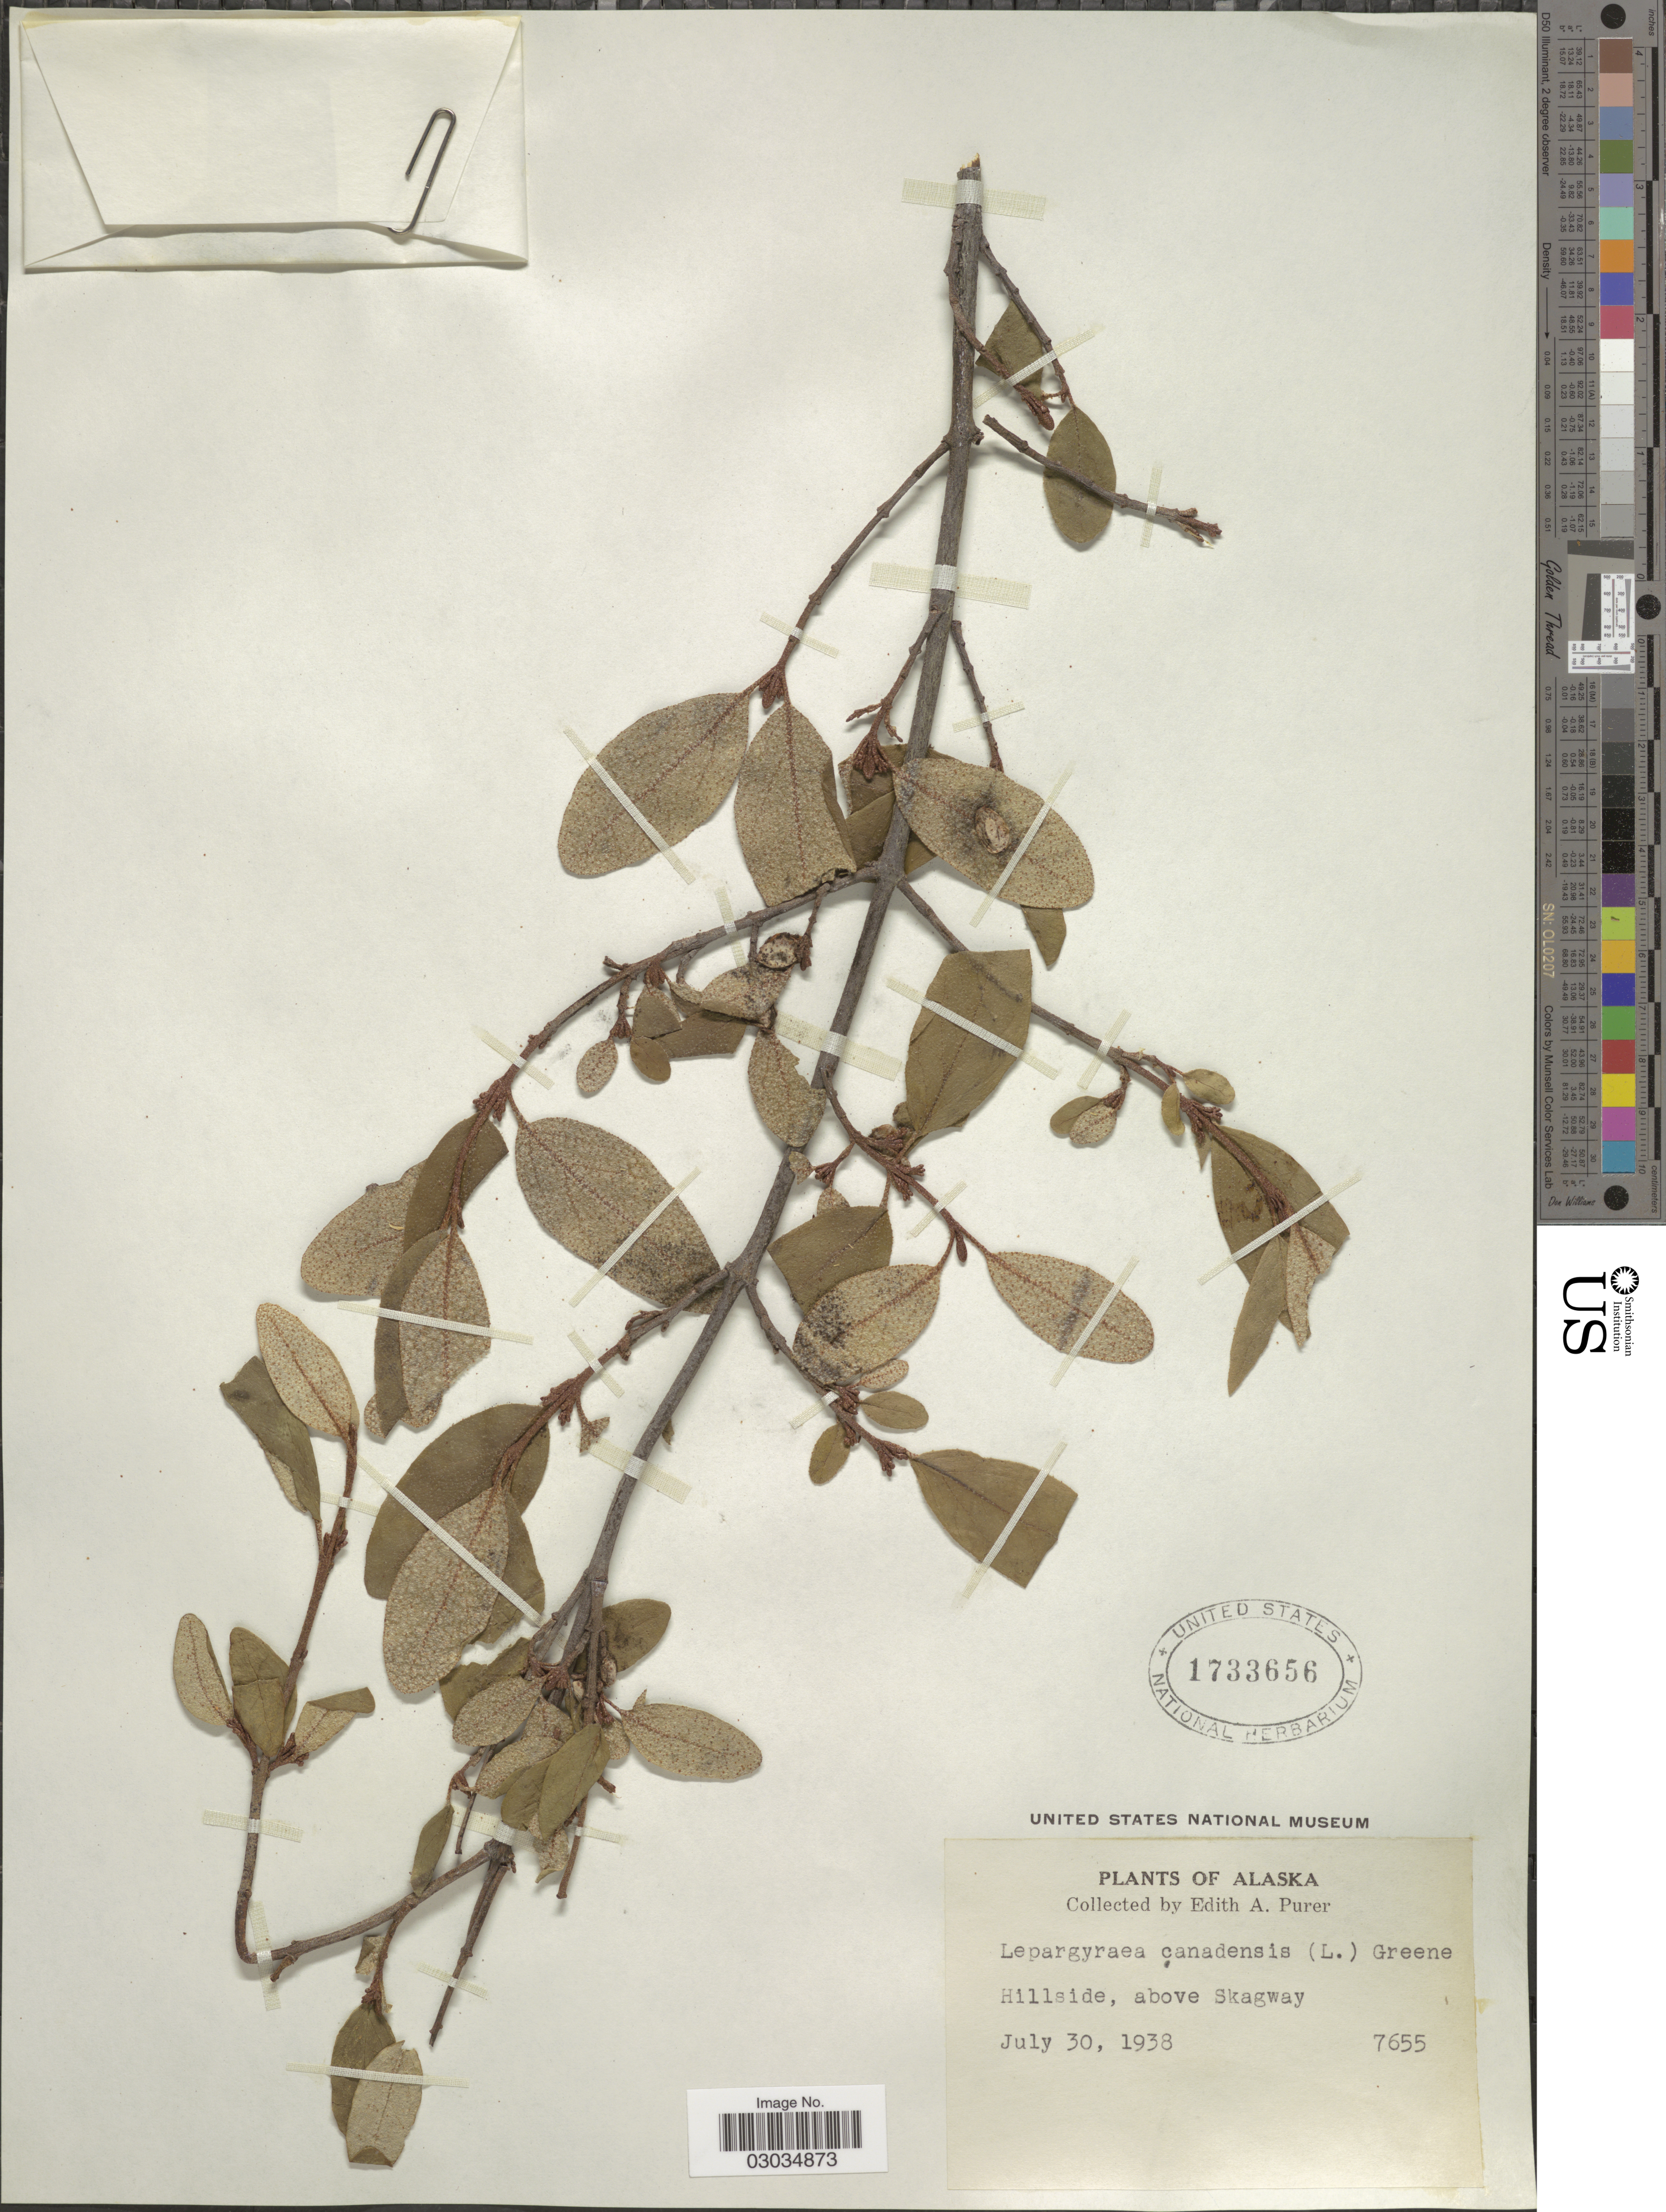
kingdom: Plantae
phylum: Tracheophyta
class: Magnoliopsida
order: Rosales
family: Elaeagnaceae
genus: Shepherdia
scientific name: Shepherdia canadensis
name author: (L.) Nutt.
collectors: E. Purer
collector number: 7655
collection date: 1938-07-30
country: United States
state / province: Alaska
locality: Hillside, above Skagway.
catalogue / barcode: US 1733656